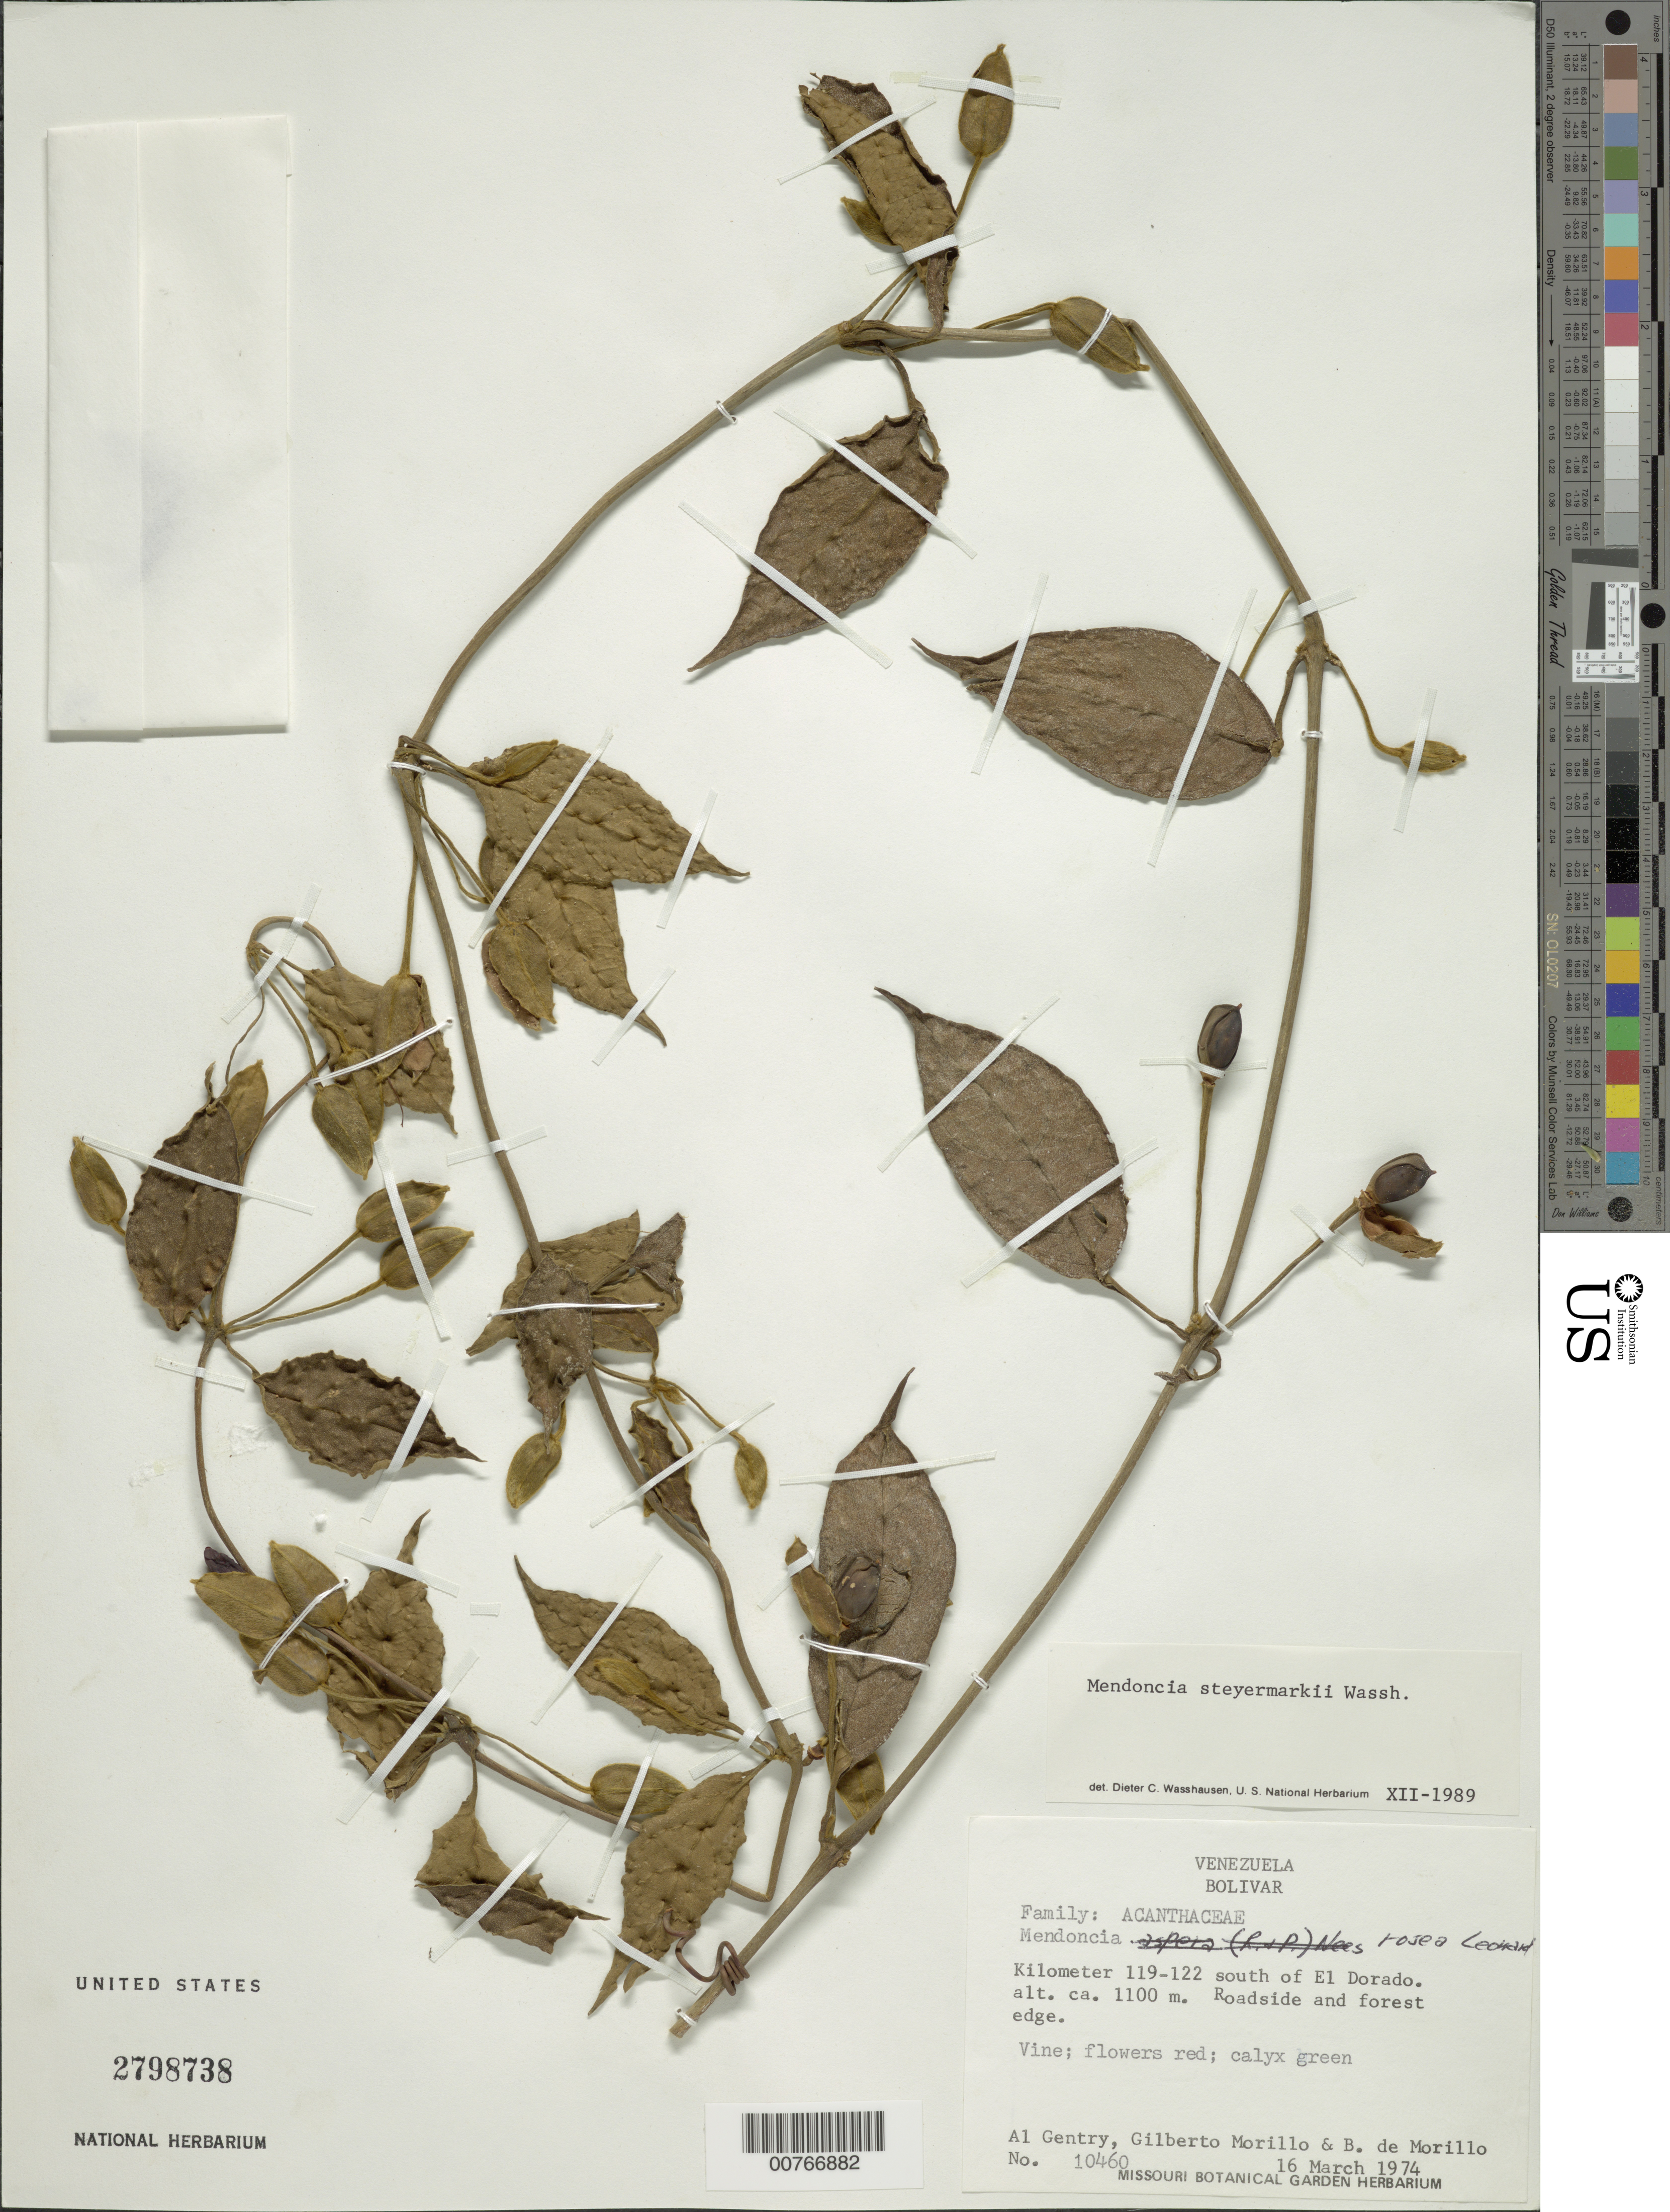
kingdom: Plantae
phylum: Tracheophyta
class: Magnoliopsida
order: Lamiales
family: Acanthaceae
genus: Mendoncia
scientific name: Mendoncia steyermarkii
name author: Wassh.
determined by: Wasshausen, Dieter C., (BOT), Smithsonian Institution - National Museum of Natural History (UNITED STATES)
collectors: A. H. Gentry, G. N. Morillo & B. Morillo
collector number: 10460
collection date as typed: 16-Mar-74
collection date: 1974-03-16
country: Venezuela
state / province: Bolívar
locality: El Dorado, 119-122 km S of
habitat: Roadside and forest edge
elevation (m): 1100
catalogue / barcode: US 2798738